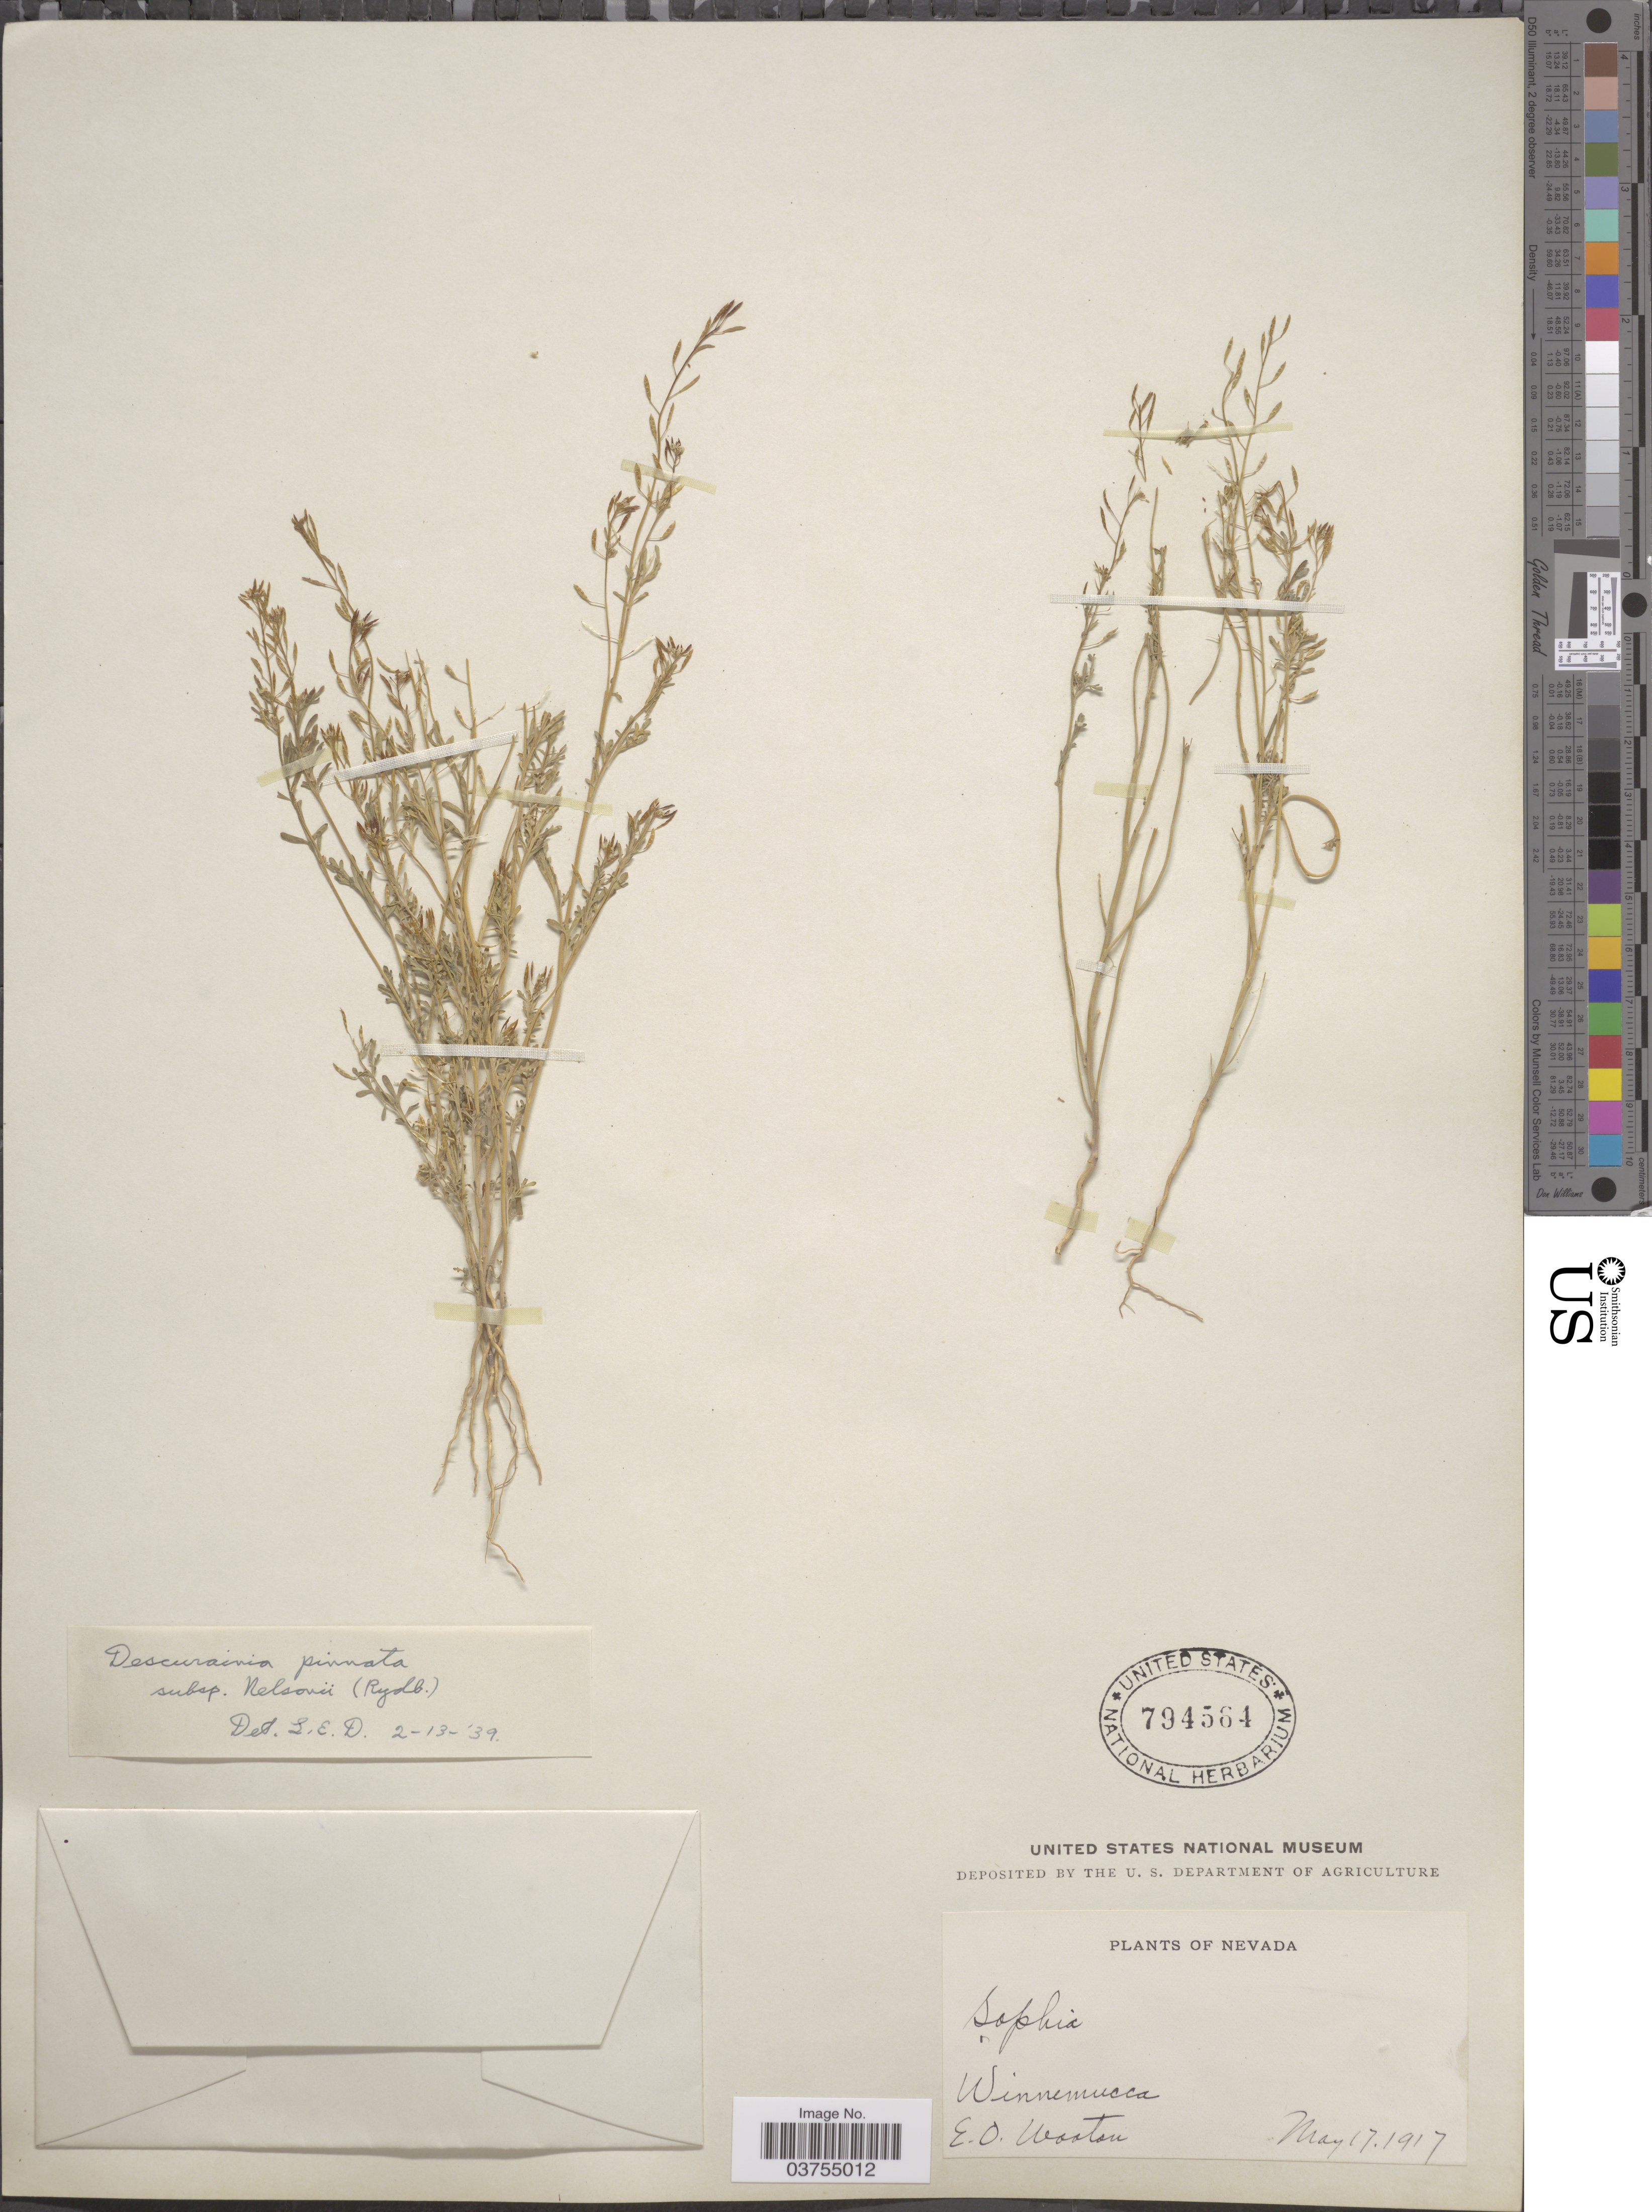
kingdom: Plantae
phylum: Tracheophyta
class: Magnoliopsida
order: Brassicales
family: Brassicaceae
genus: Descurainia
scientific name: Descurainia pinnata subsp. nelsonii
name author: (Rydb.) M. Peck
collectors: E. O. Wooton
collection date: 1917-05-17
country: United States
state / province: Nevada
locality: Winnemucca.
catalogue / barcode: US 794564